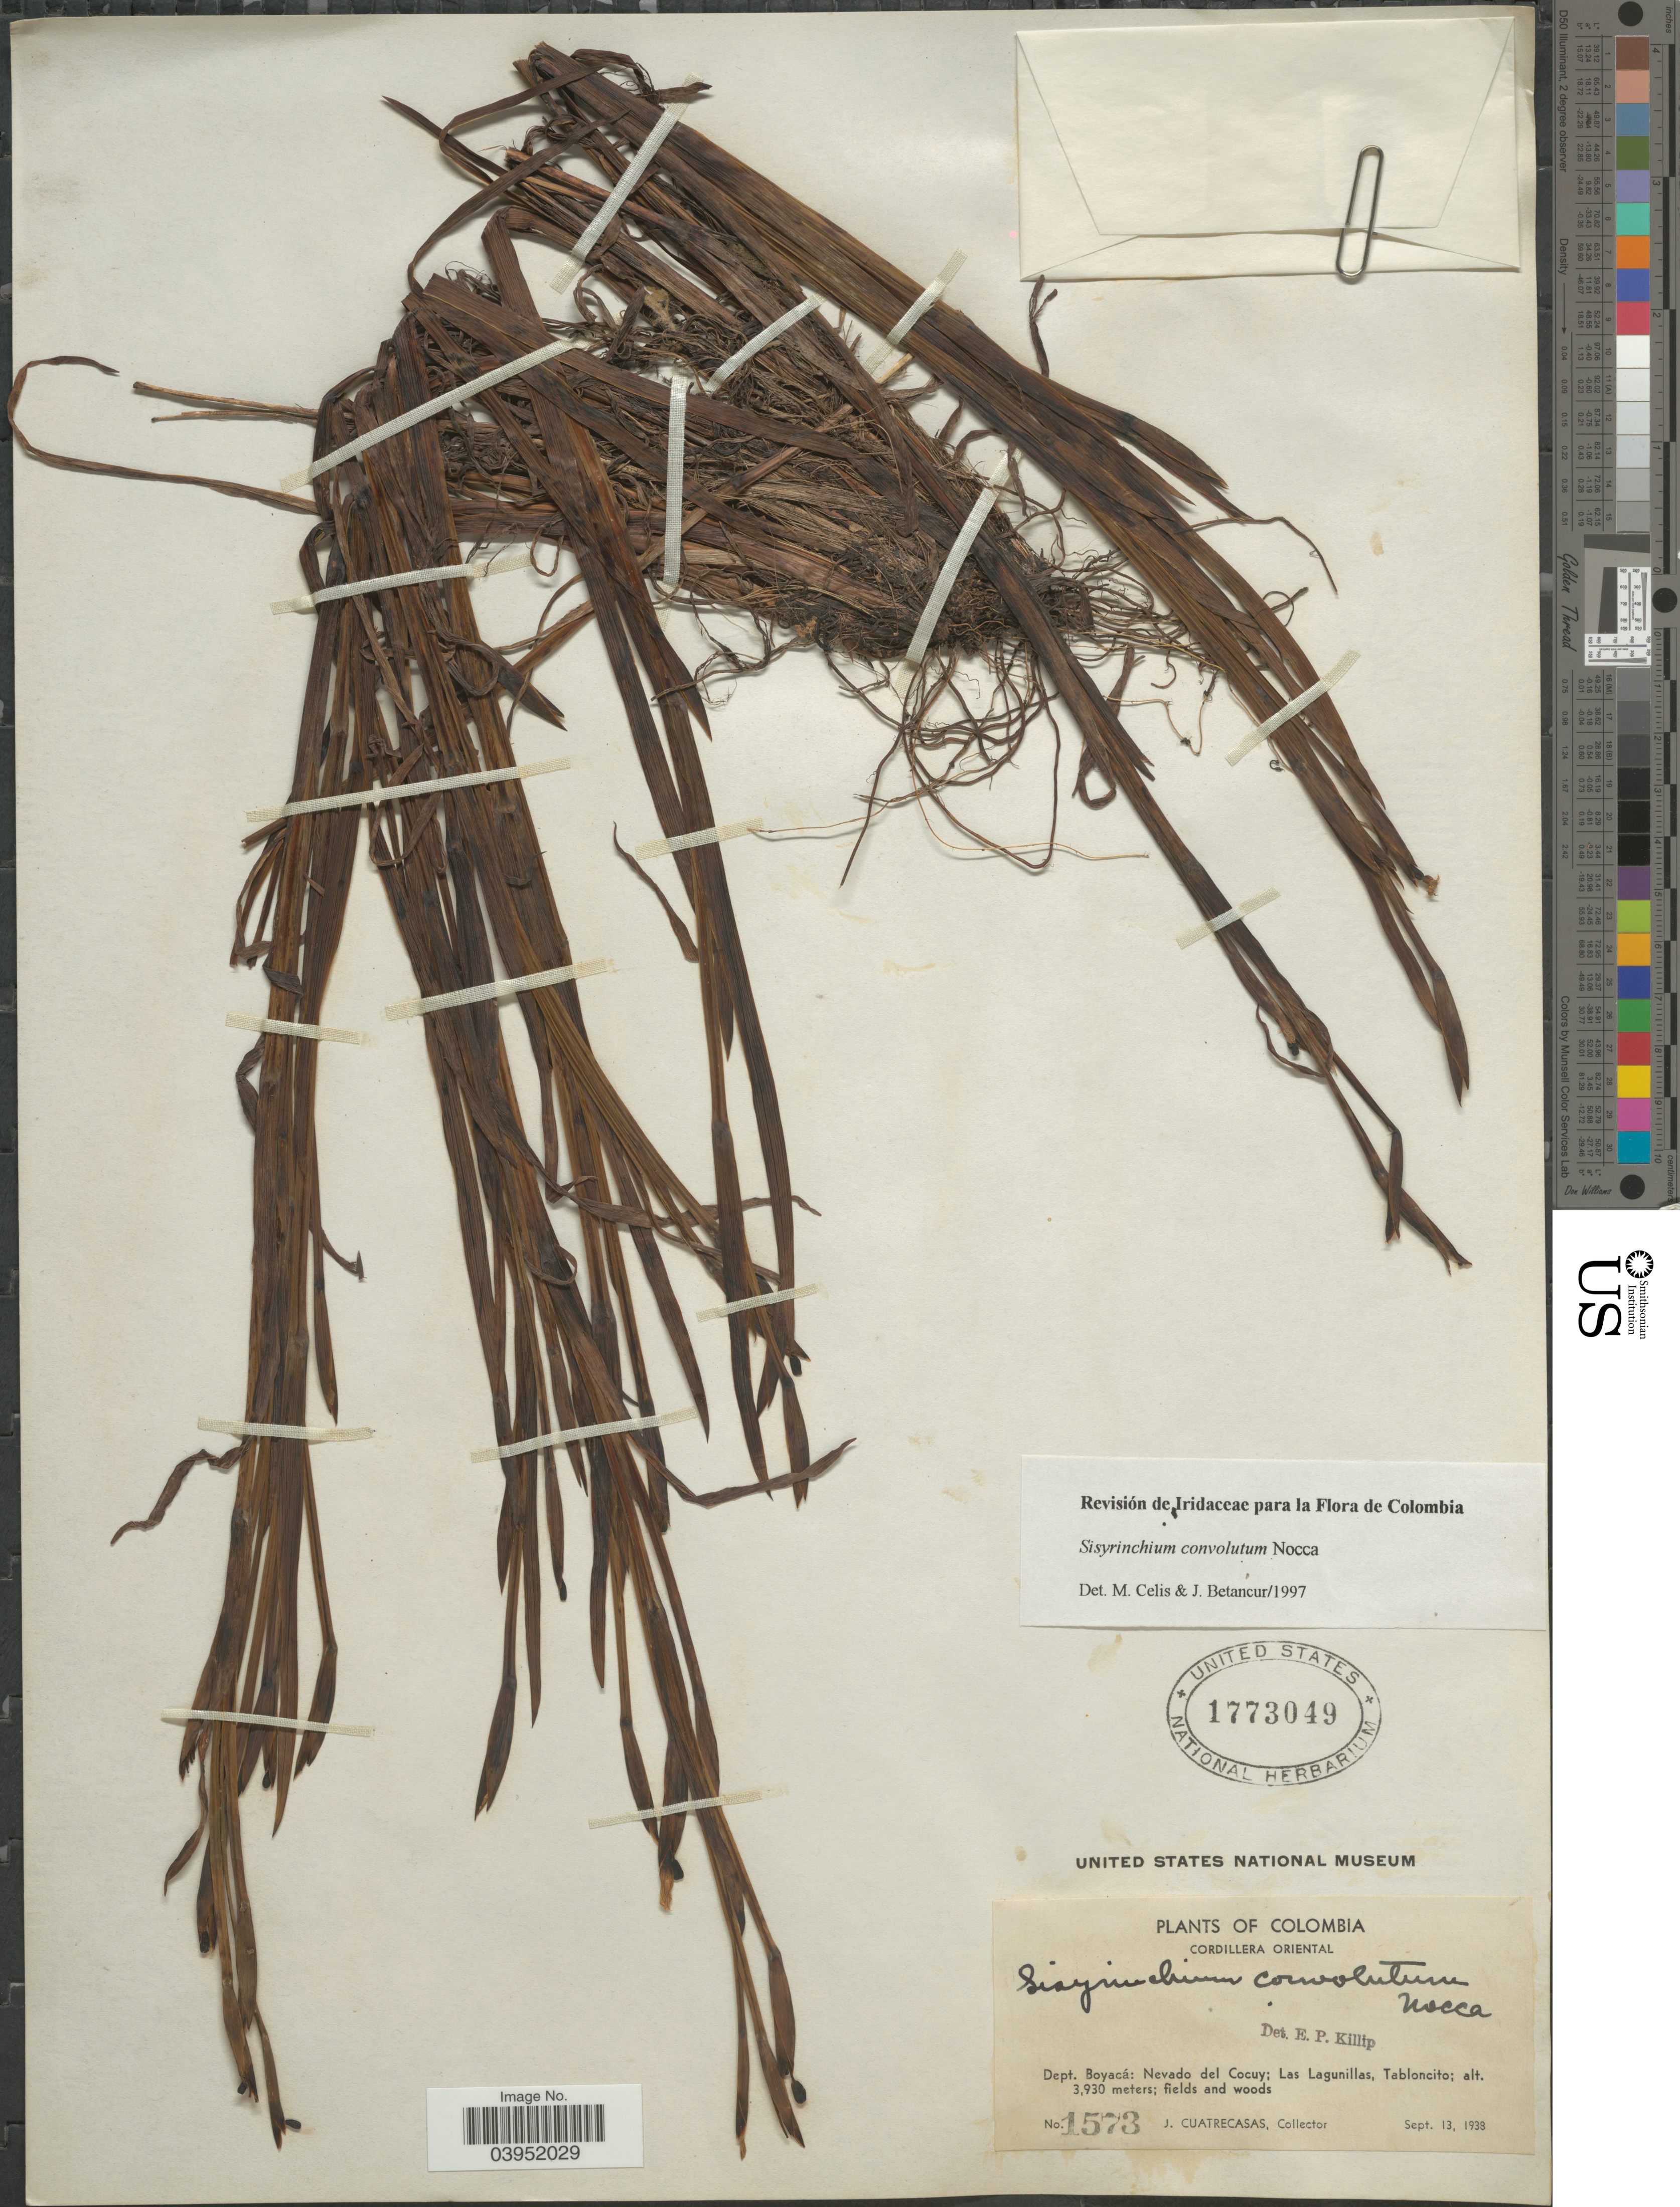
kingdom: Plantae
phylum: Tracheophyta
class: Liliopsida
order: Asparagales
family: Iridaceae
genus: Sisyrinchium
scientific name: Sisyrinchium convolutum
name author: Nocca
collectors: J. Cuatrecasas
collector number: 1573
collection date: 1938-09-13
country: Colombia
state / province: Boyacá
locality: Cordillera Oriental. Dept. Boyacá: Nevado del Cocuy; Las Lagunillas, Tabloncito.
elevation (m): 3930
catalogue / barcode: US 1773049